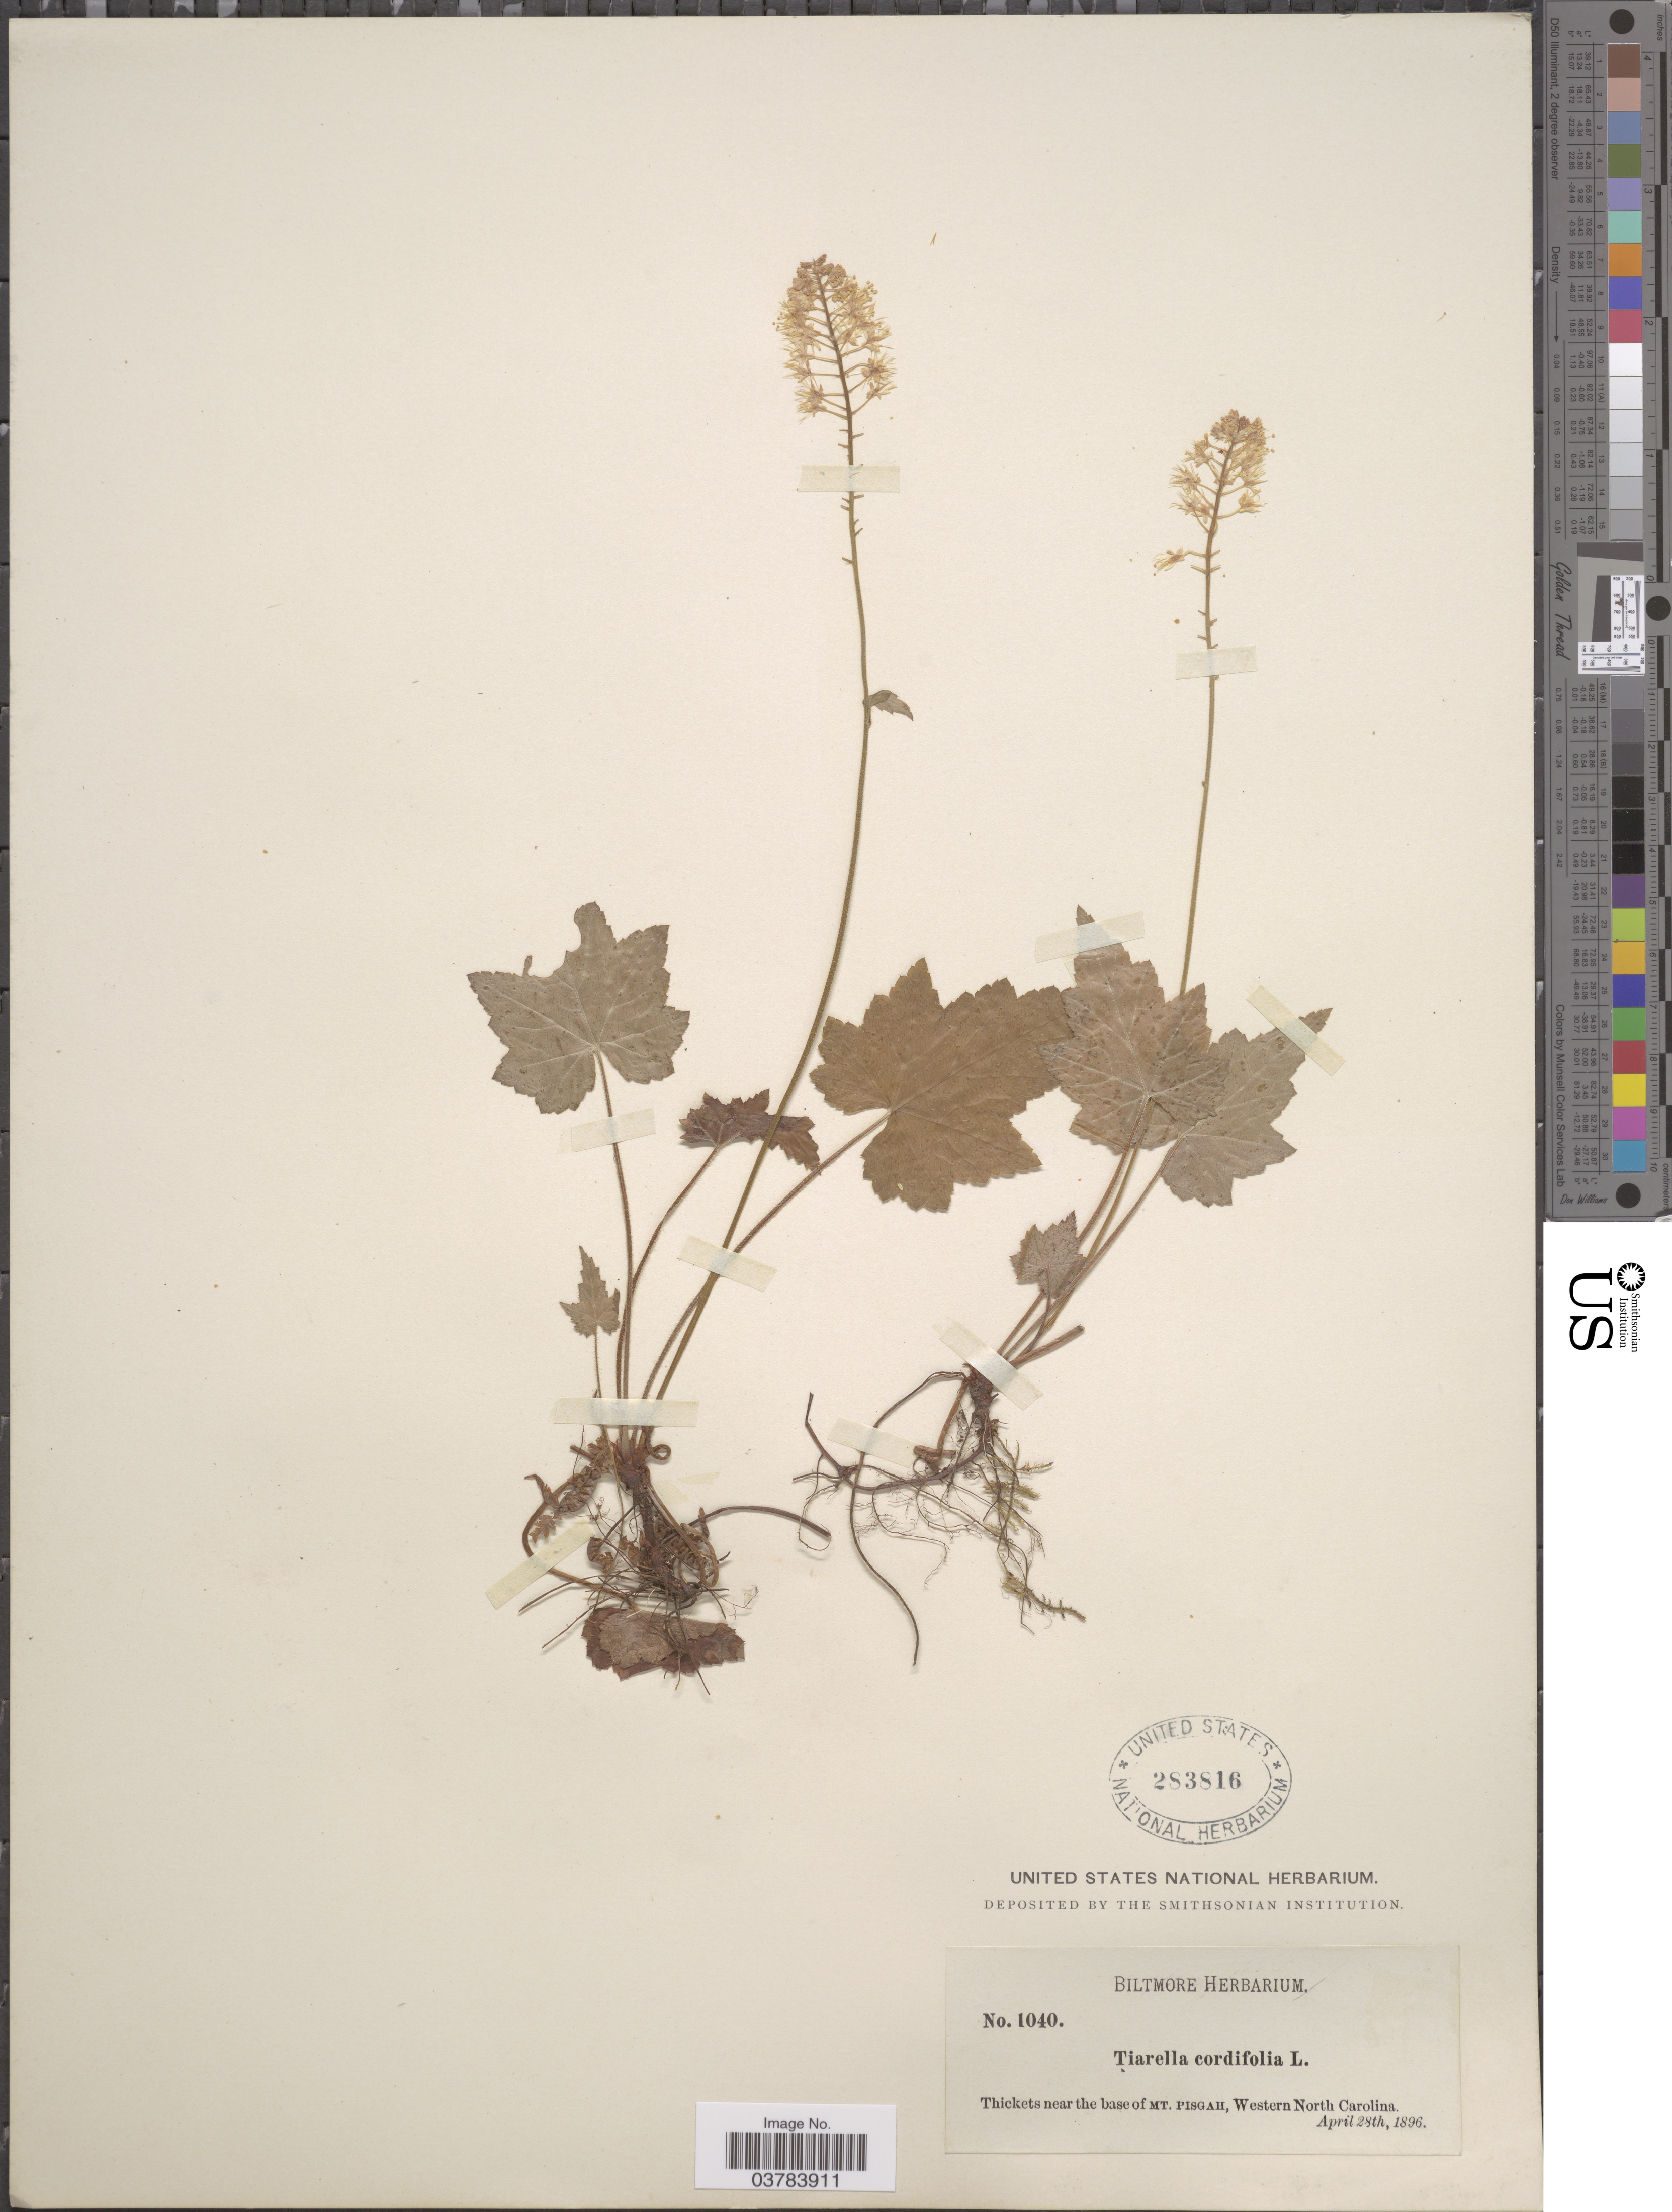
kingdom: Plantae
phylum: Tracheophyta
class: Magnoliopsida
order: Saxifragales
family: Saxifragaceae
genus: Tiarella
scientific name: Tiarella cordifolia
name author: L.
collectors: ex herb. Biltmore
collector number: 1040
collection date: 1896-04-28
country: United States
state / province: North Carolina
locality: Thickets near the base of Mt. Pisgah, Western North Carolina.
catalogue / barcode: US 283816